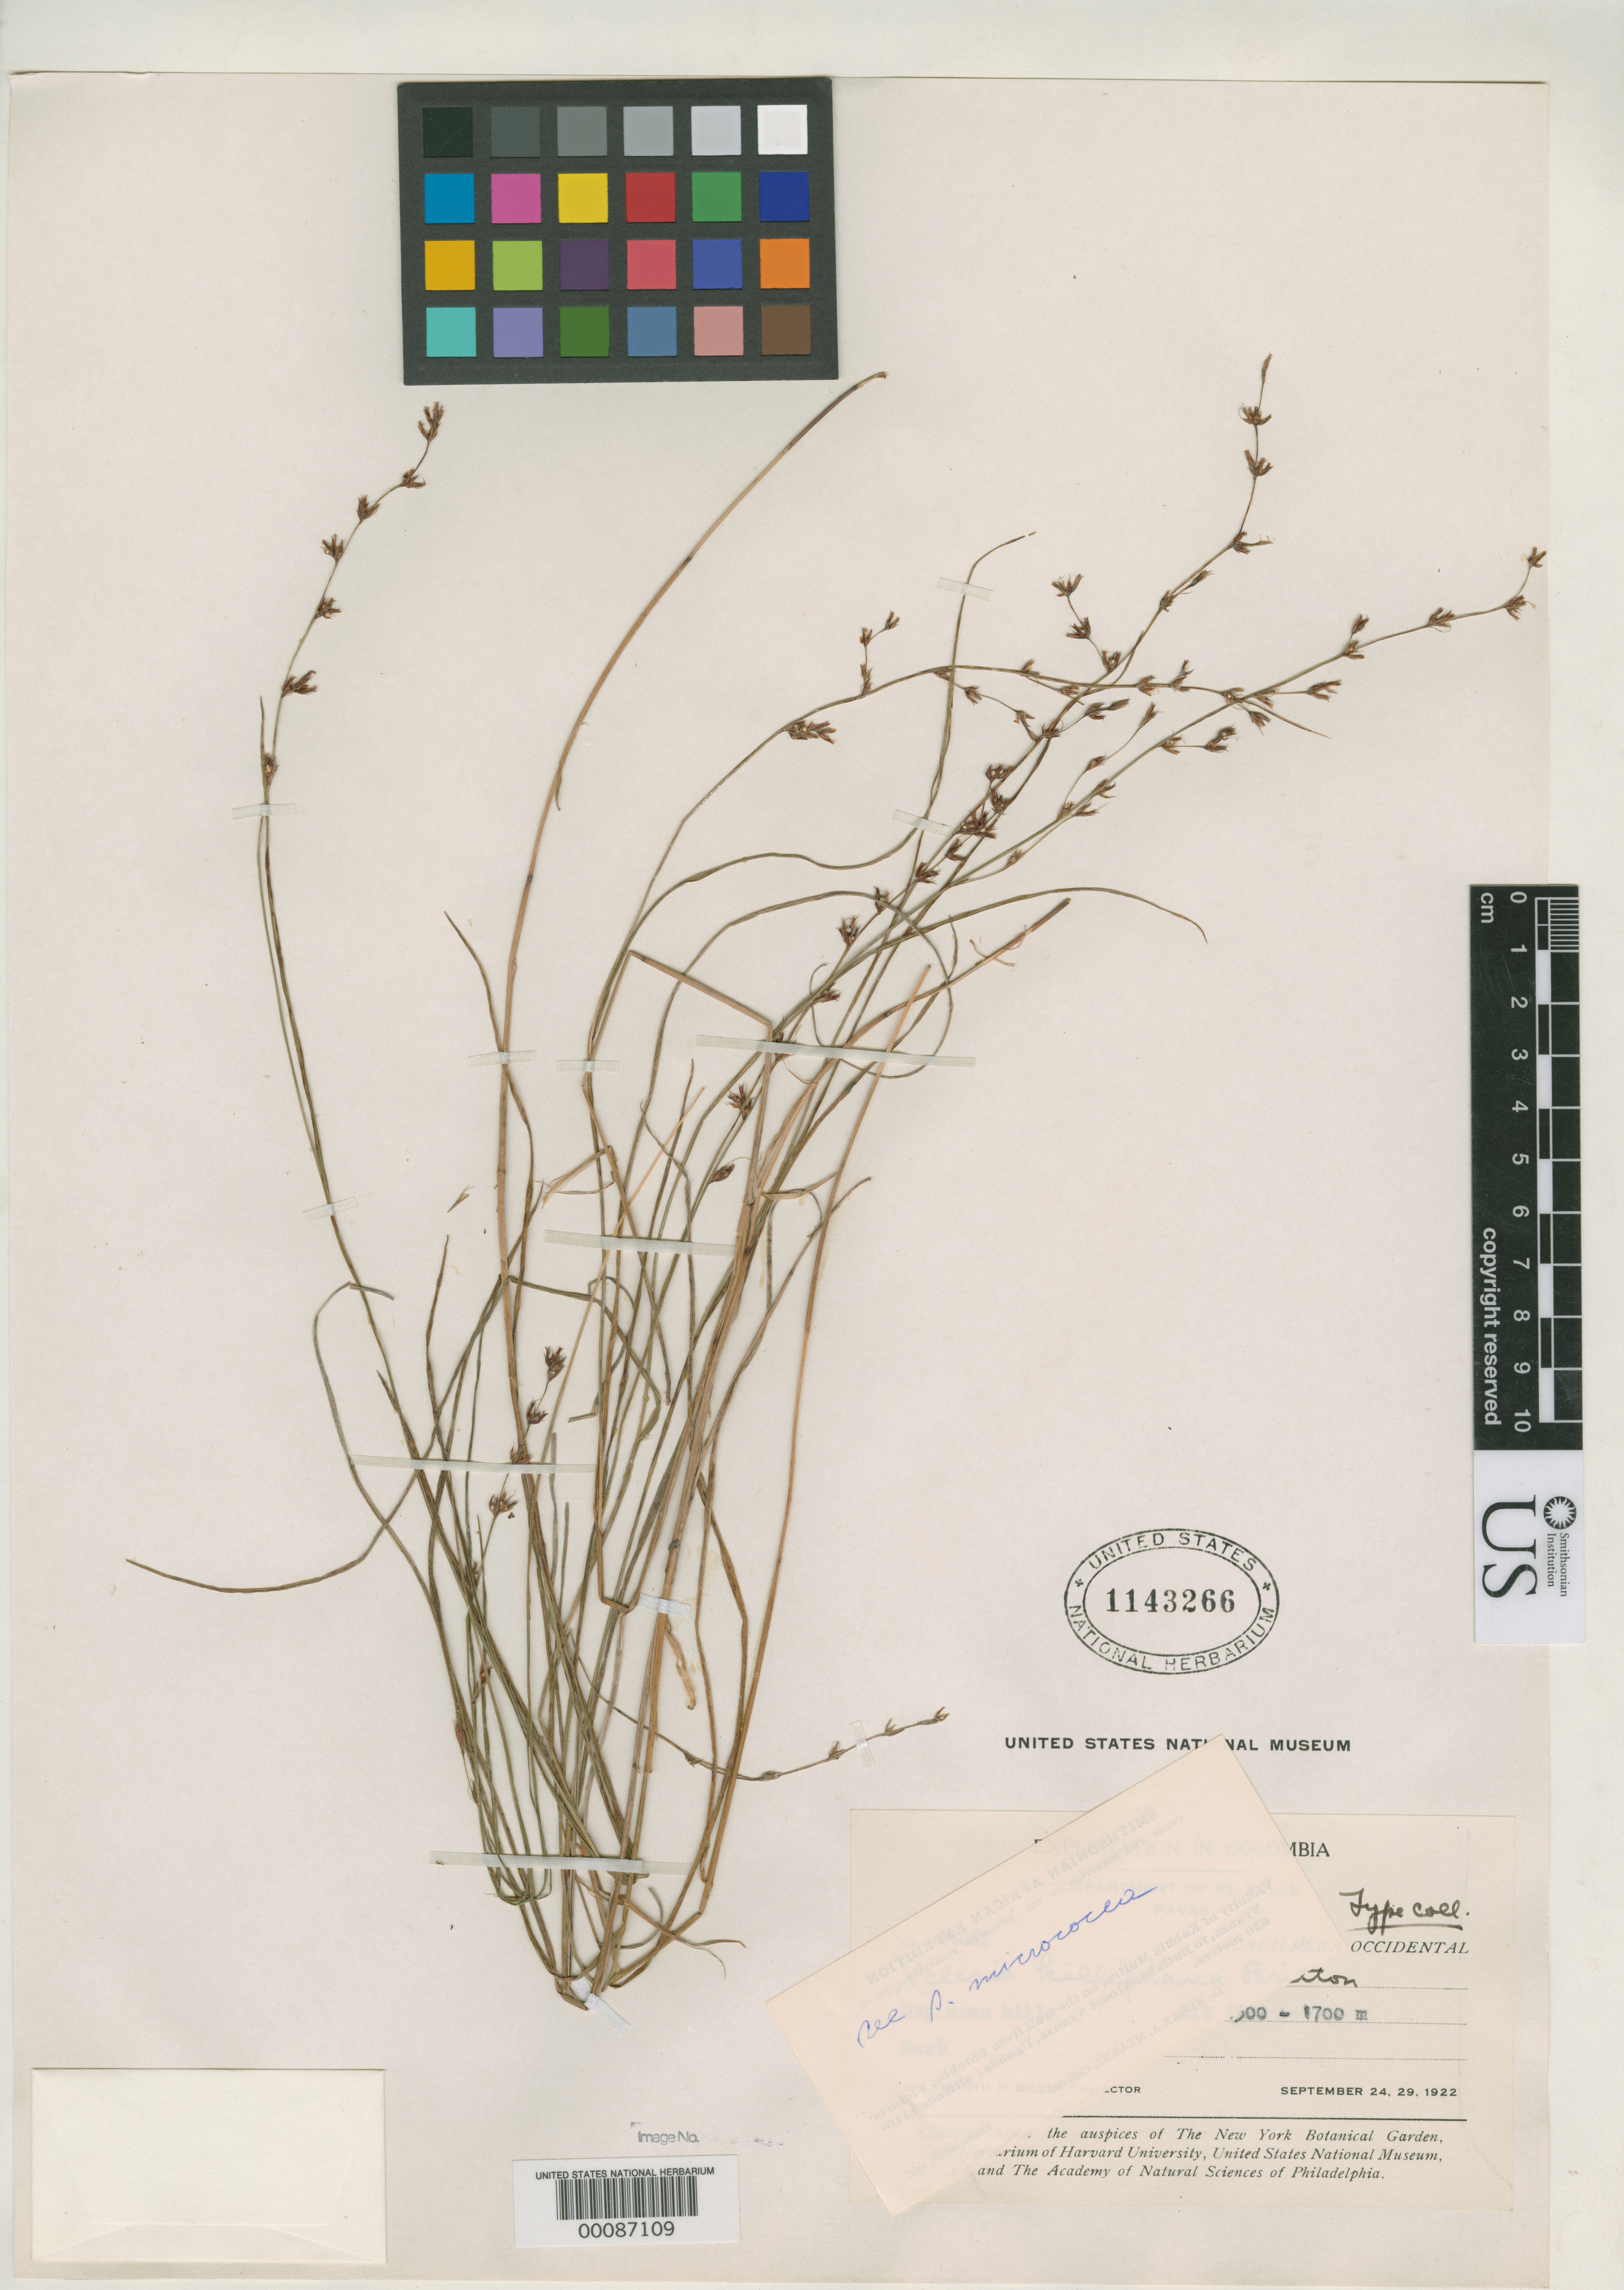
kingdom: Plantae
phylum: Tracheophyta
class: Liliopsida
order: Poales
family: Cyperaceae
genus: Scleria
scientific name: Scleria killipiana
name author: Britton ex Core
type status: Isotype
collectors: E. P. Killip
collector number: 11667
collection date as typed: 24 Sep 1922 and 29 Sep 1922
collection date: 1922-09-24,1922-09-29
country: Colombia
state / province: Valle del Cauca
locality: Pavas.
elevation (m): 1500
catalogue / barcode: US 1143266